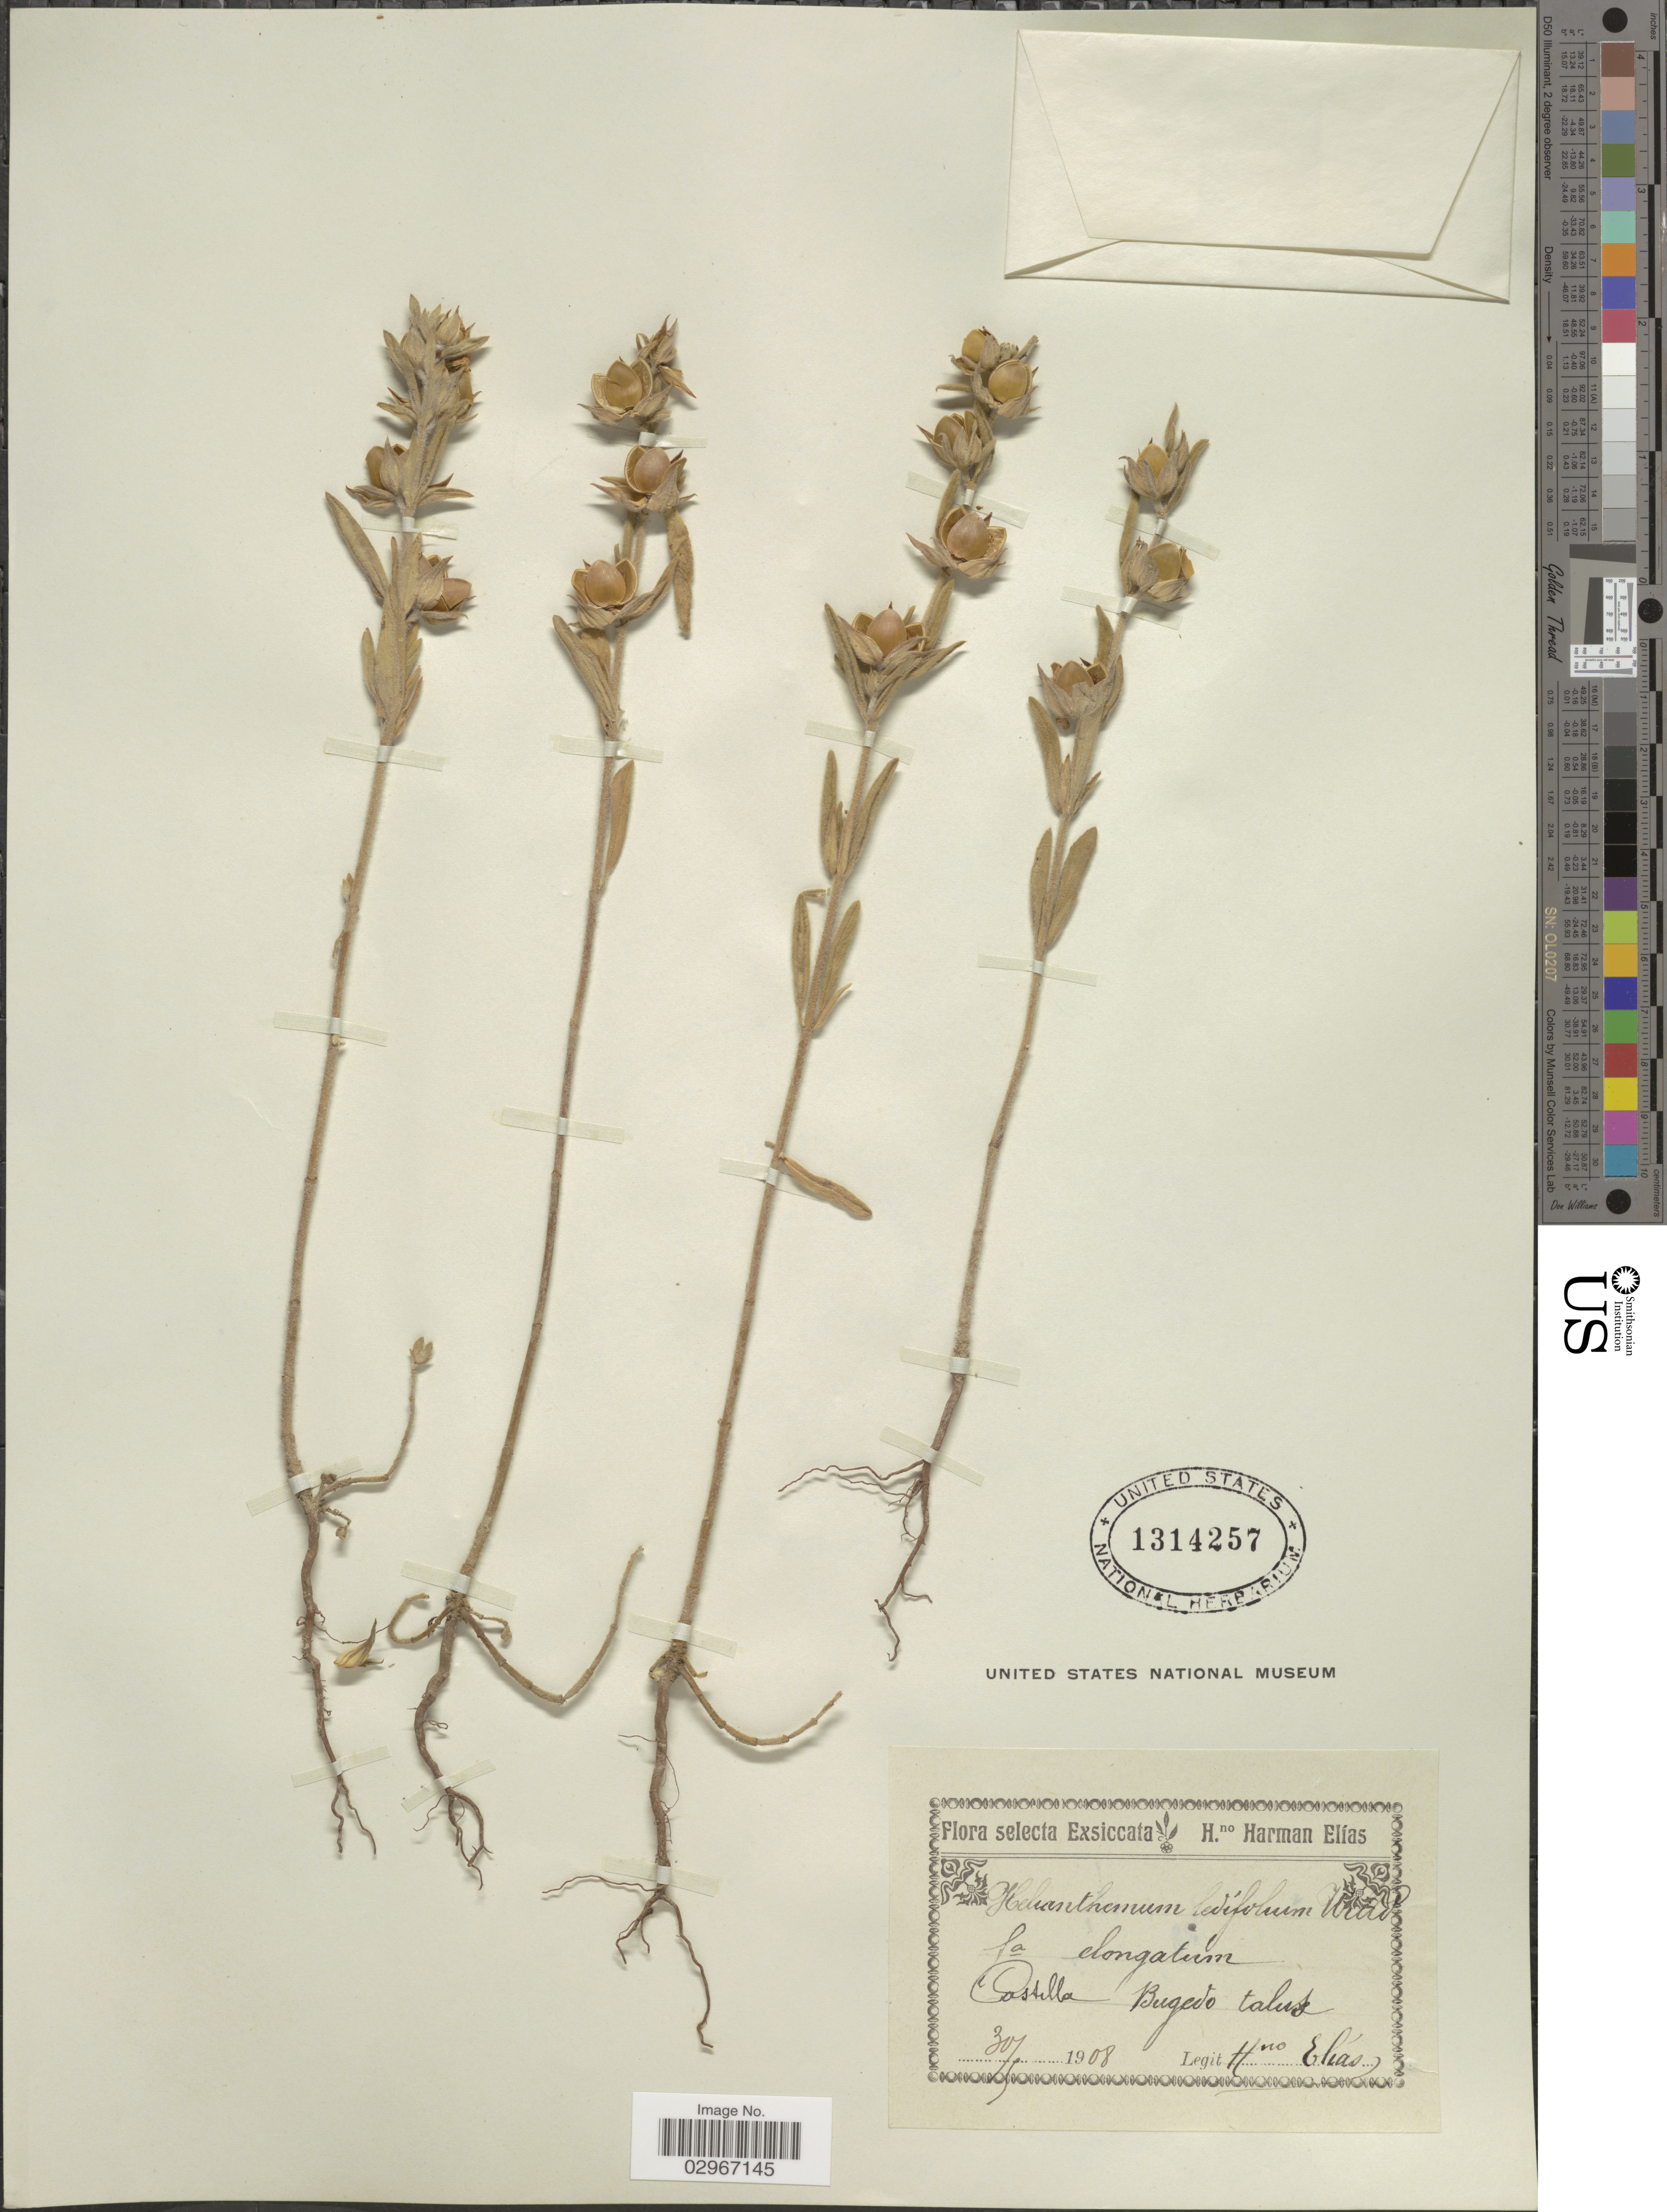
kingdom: Plantae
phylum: Tracheophyta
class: Magnoliopsida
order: Malvales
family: Cistaceae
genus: Helianthemum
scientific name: Helianthemum ledifolium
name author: (L.) Mill.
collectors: H. Elias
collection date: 1908-05-30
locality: Castella Bugedo talus.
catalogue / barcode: US 1314257